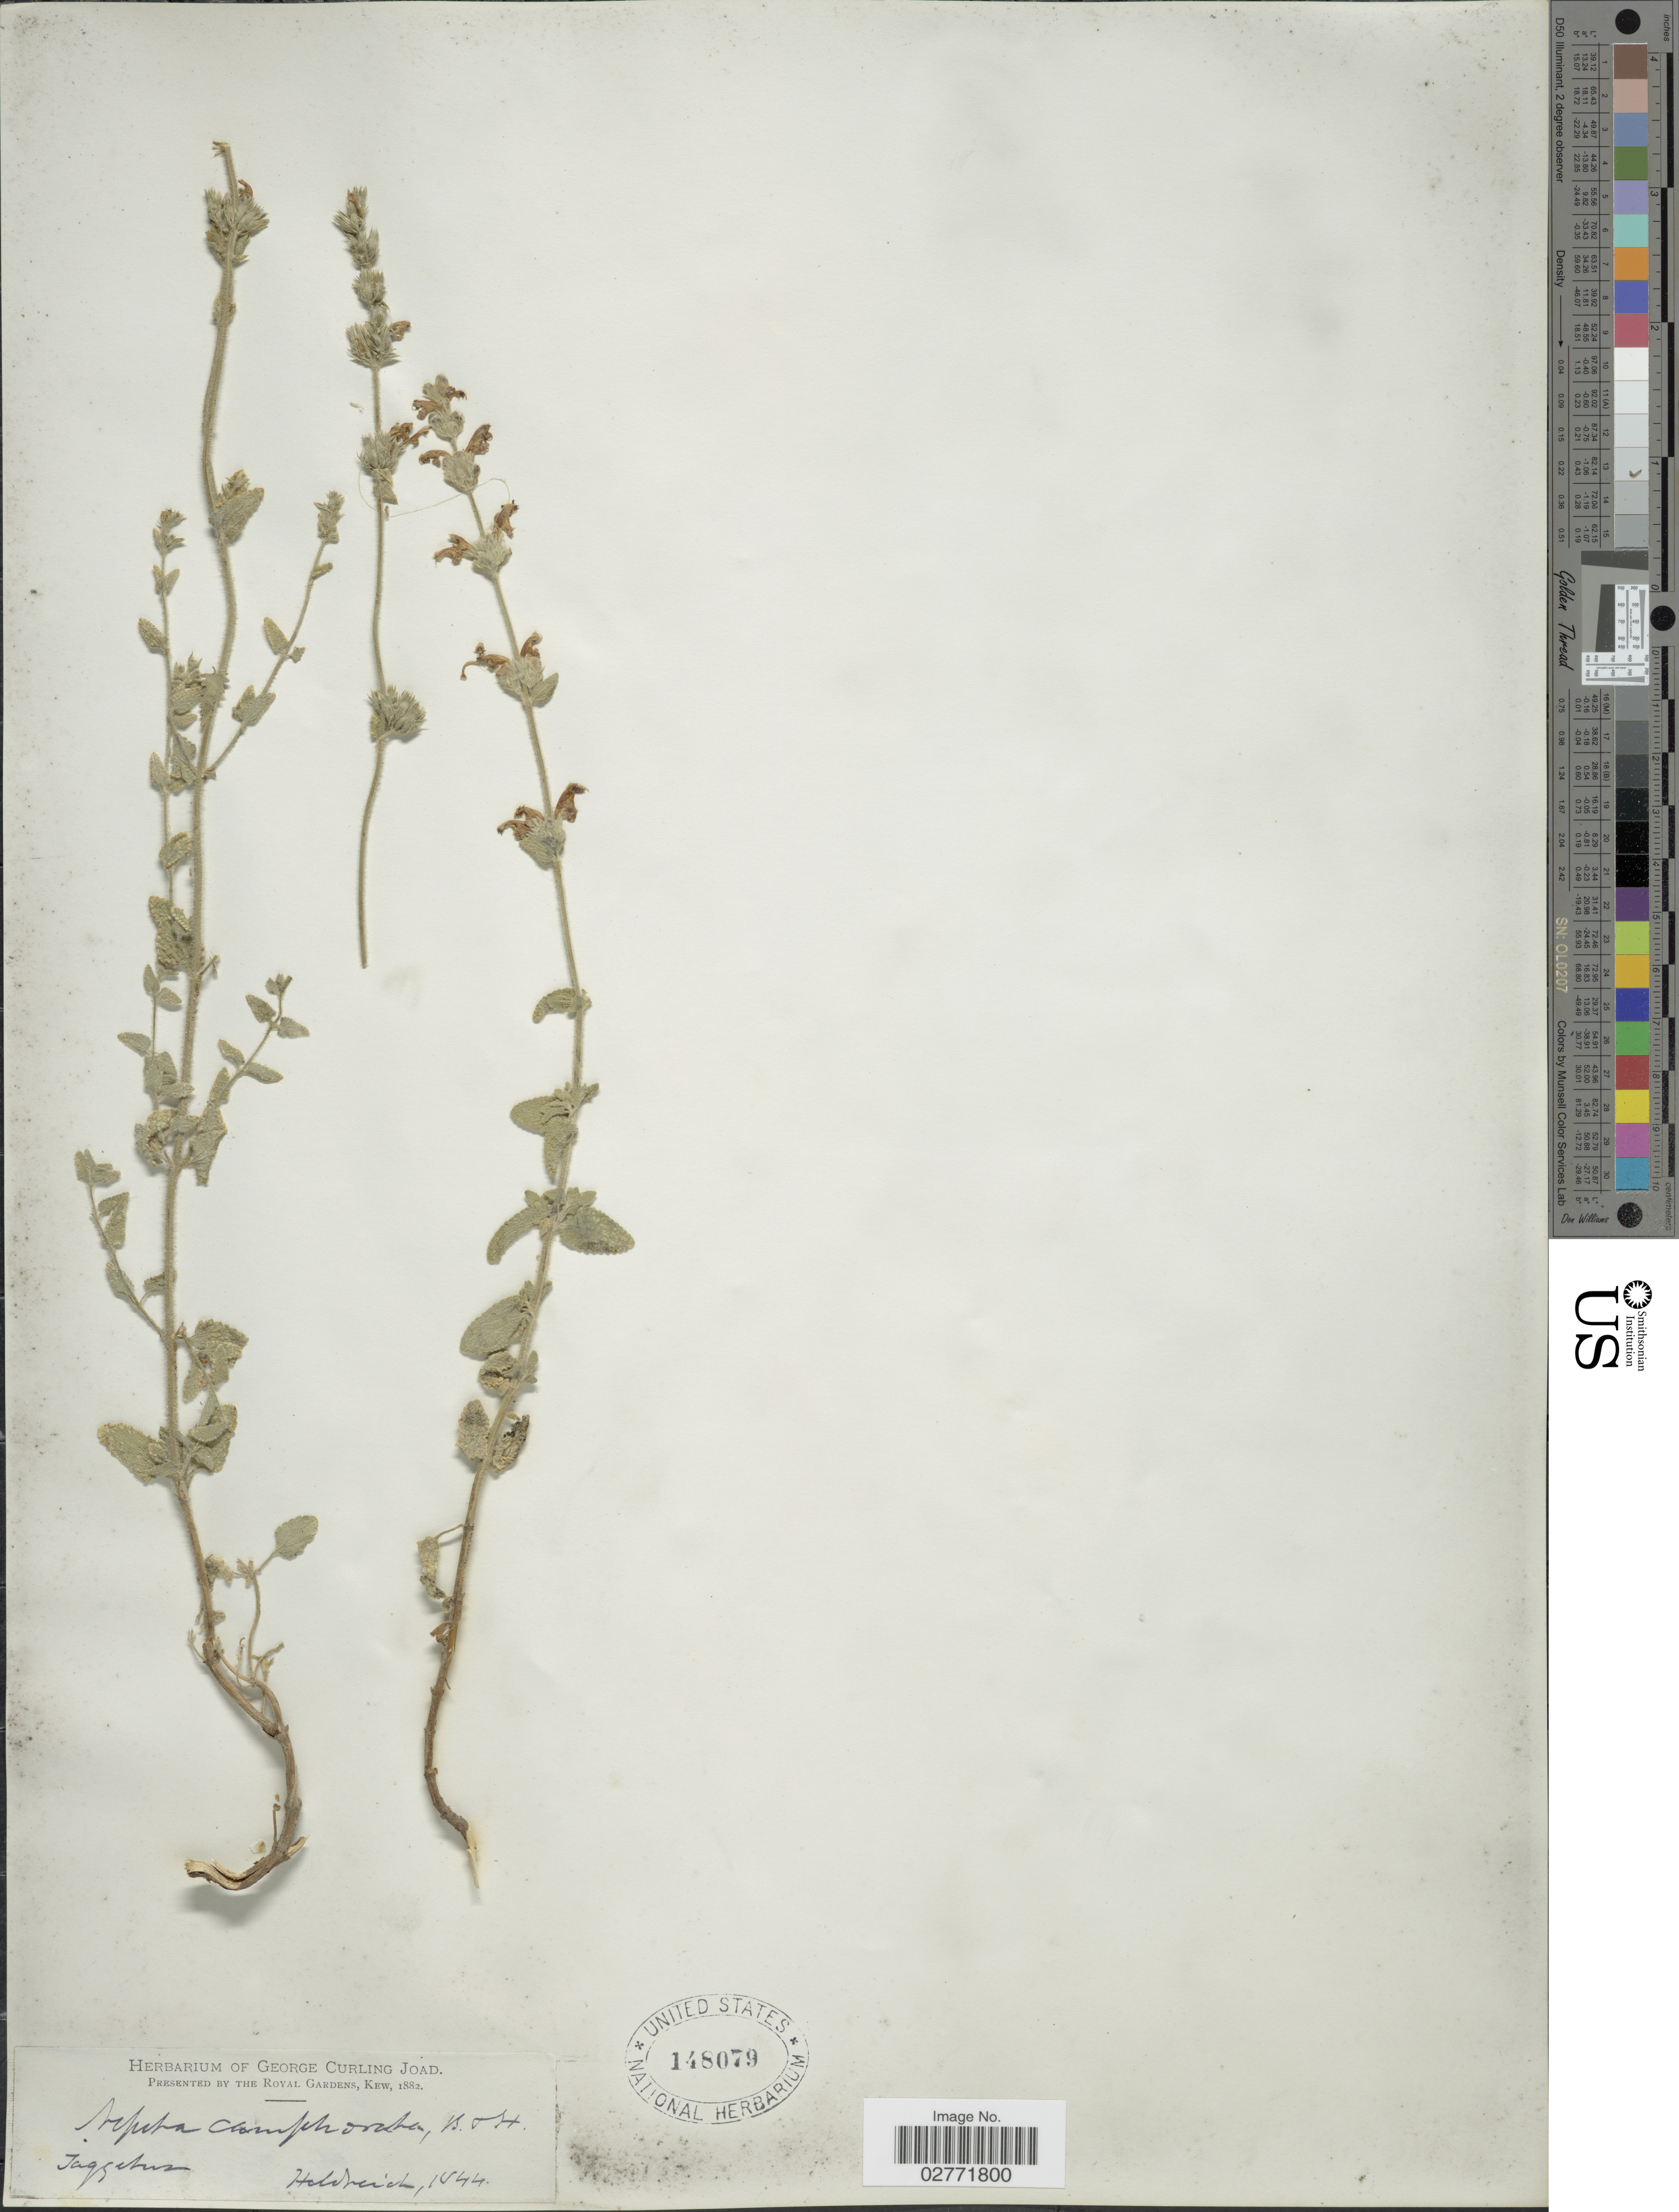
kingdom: Plantae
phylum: Tracheophyta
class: Magnoliopsida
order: Lamiales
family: Lamiaceae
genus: Nepeta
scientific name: Nepeta camphorata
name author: Boiss. & Heldr.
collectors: Heldreich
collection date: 1844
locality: Jaqgetus [interpreted]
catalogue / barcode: US 148079